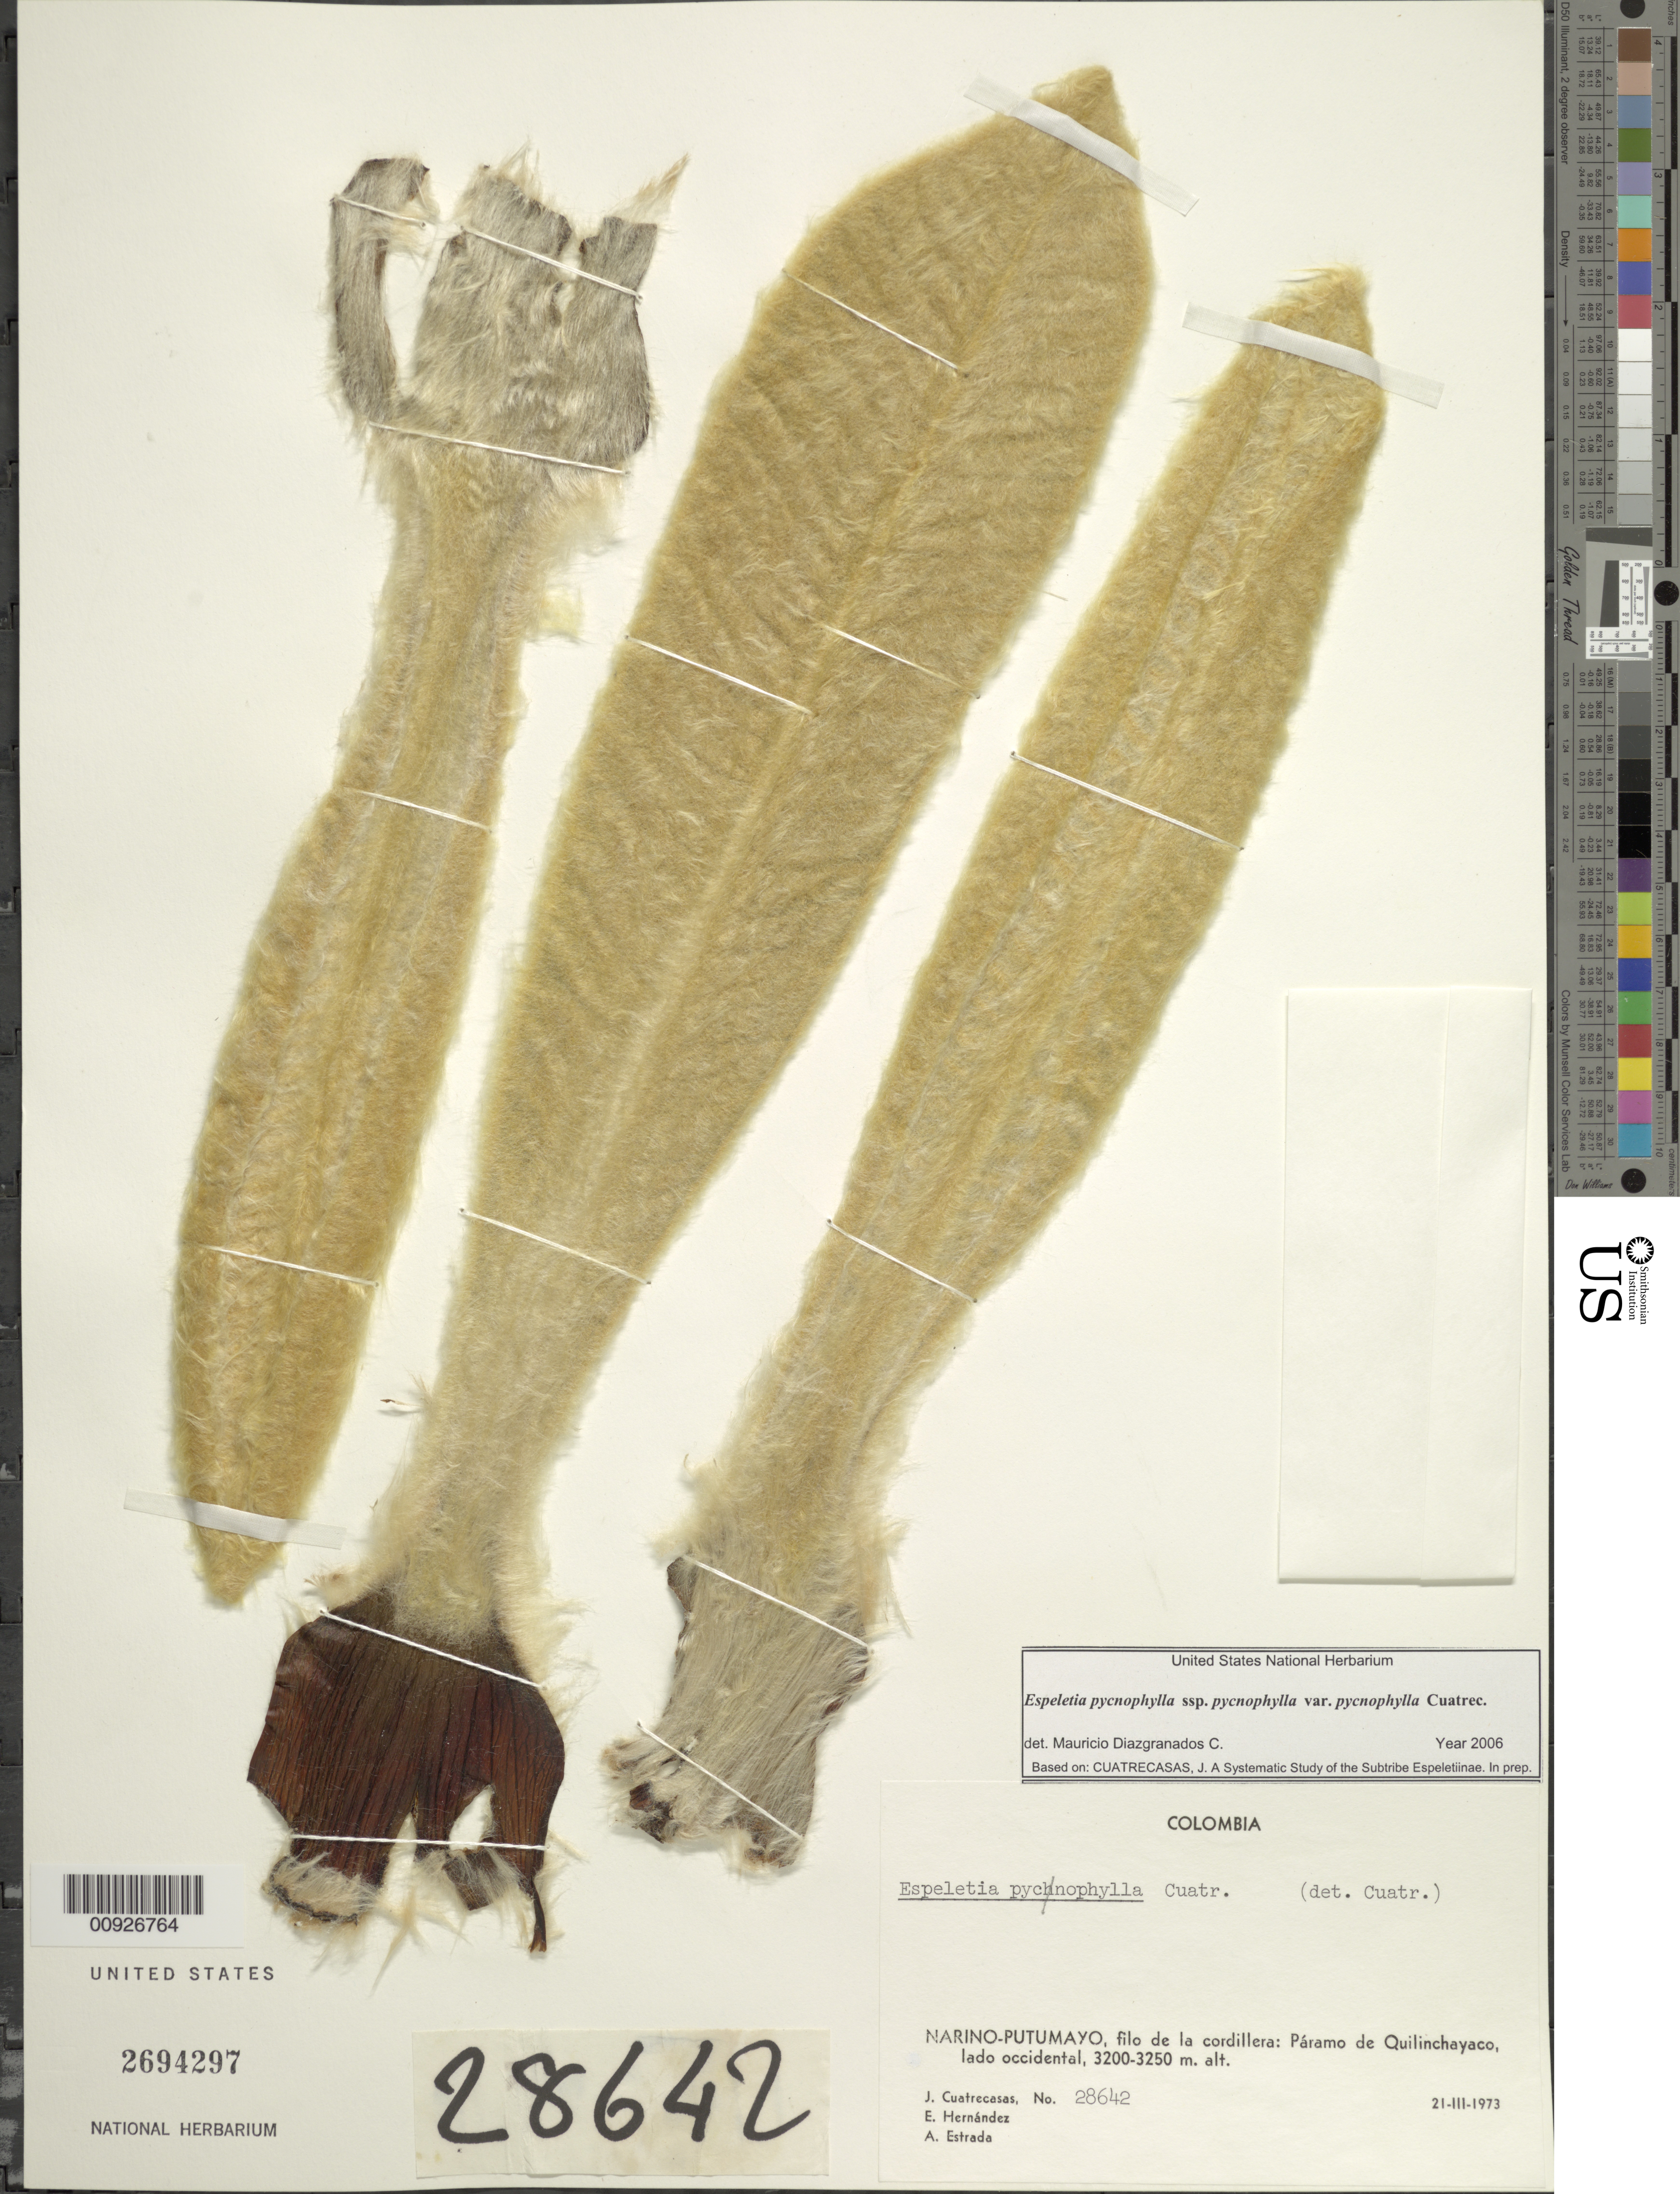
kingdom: Plantae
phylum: Tracheophyta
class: Magnoliopsida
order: Asterales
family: Asteraceae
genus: Espeletia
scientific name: Espeletia pycnophylla var. pycnophylla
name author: Cuatrec.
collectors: J. Cuatrecasas, E. Hernández & A. Estrada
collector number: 28642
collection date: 1973-03-21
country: Colombia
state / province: Putumayo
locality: P. de Quilinchayaco. Filo de La Cordillera, Páramo de Quilinchayaco, Lado Occidental.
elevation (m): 3200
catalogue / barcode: US 2694297